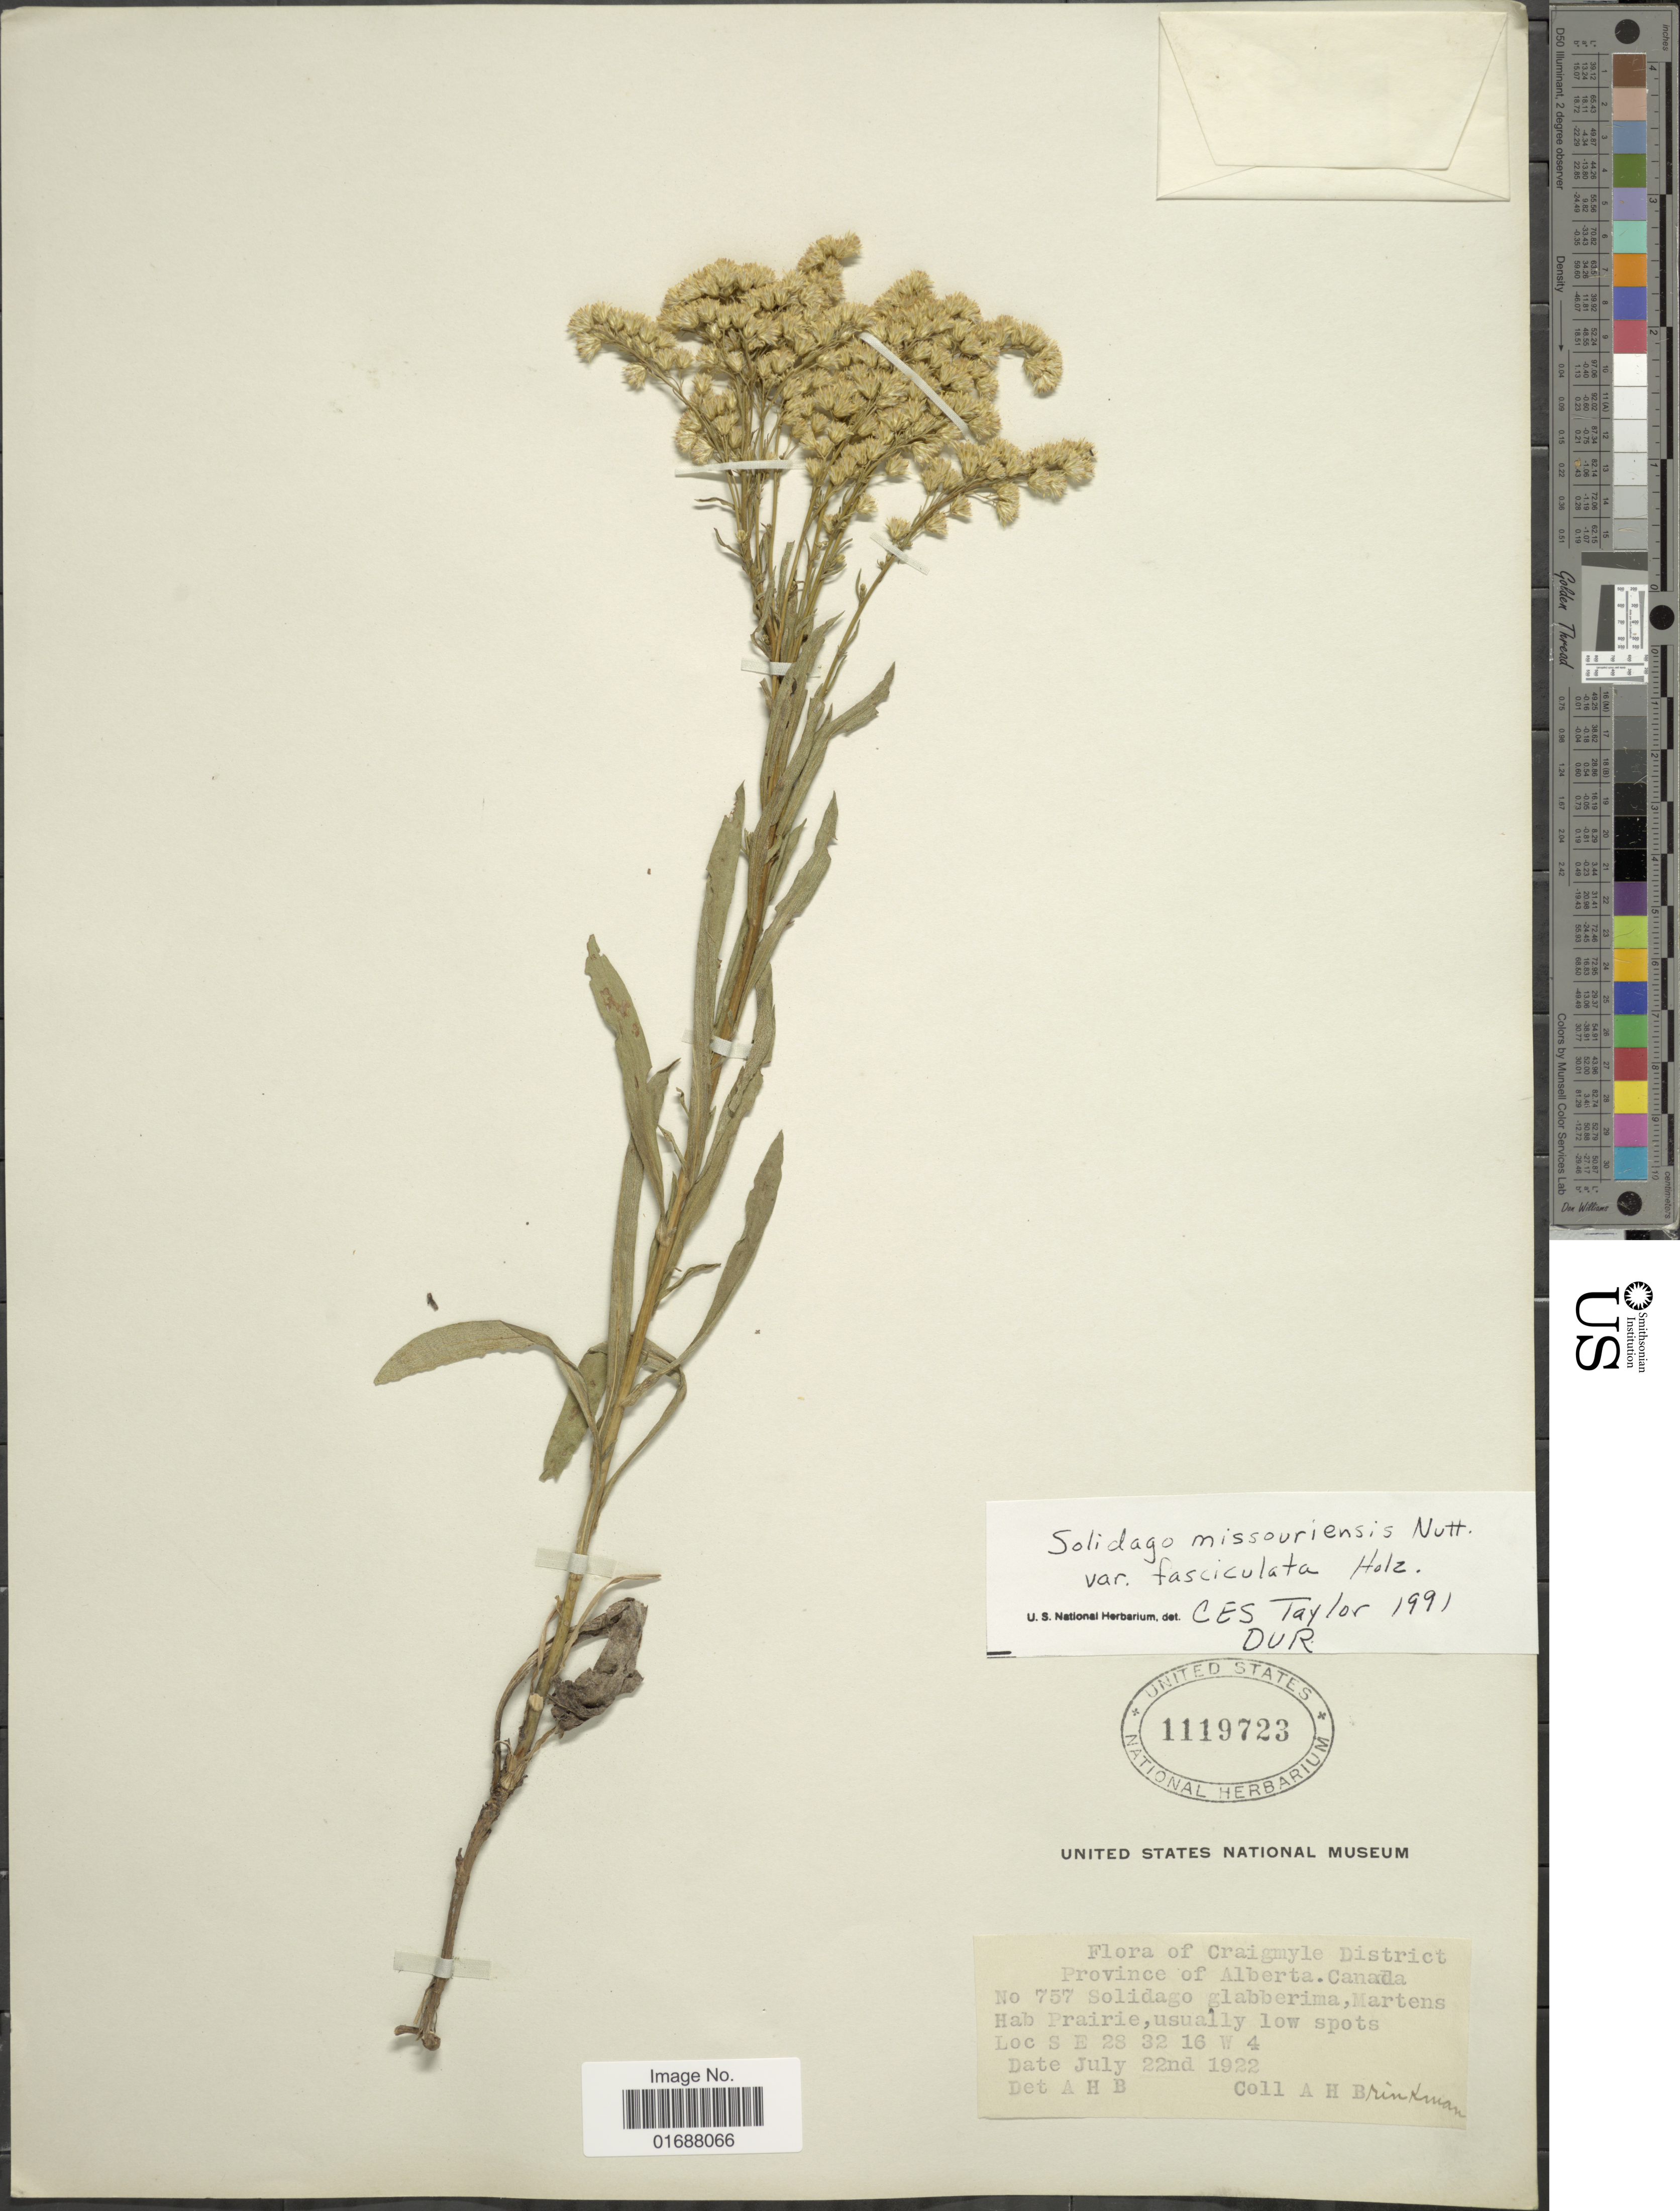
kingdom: Plantae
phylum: Tracheophyta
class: Magnoliopsida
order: Asterales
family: Asteraceae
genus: Solidago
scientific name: Solidago missouriensis var. fasciculata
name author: Holz.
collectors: A. Brinkman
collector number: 757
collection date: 1922-07-22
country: Canada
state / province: Alberta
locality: Craigmyle District, Province of Alberta, Canada. S E 28 32 16 W 4.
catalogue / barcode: US 1119723